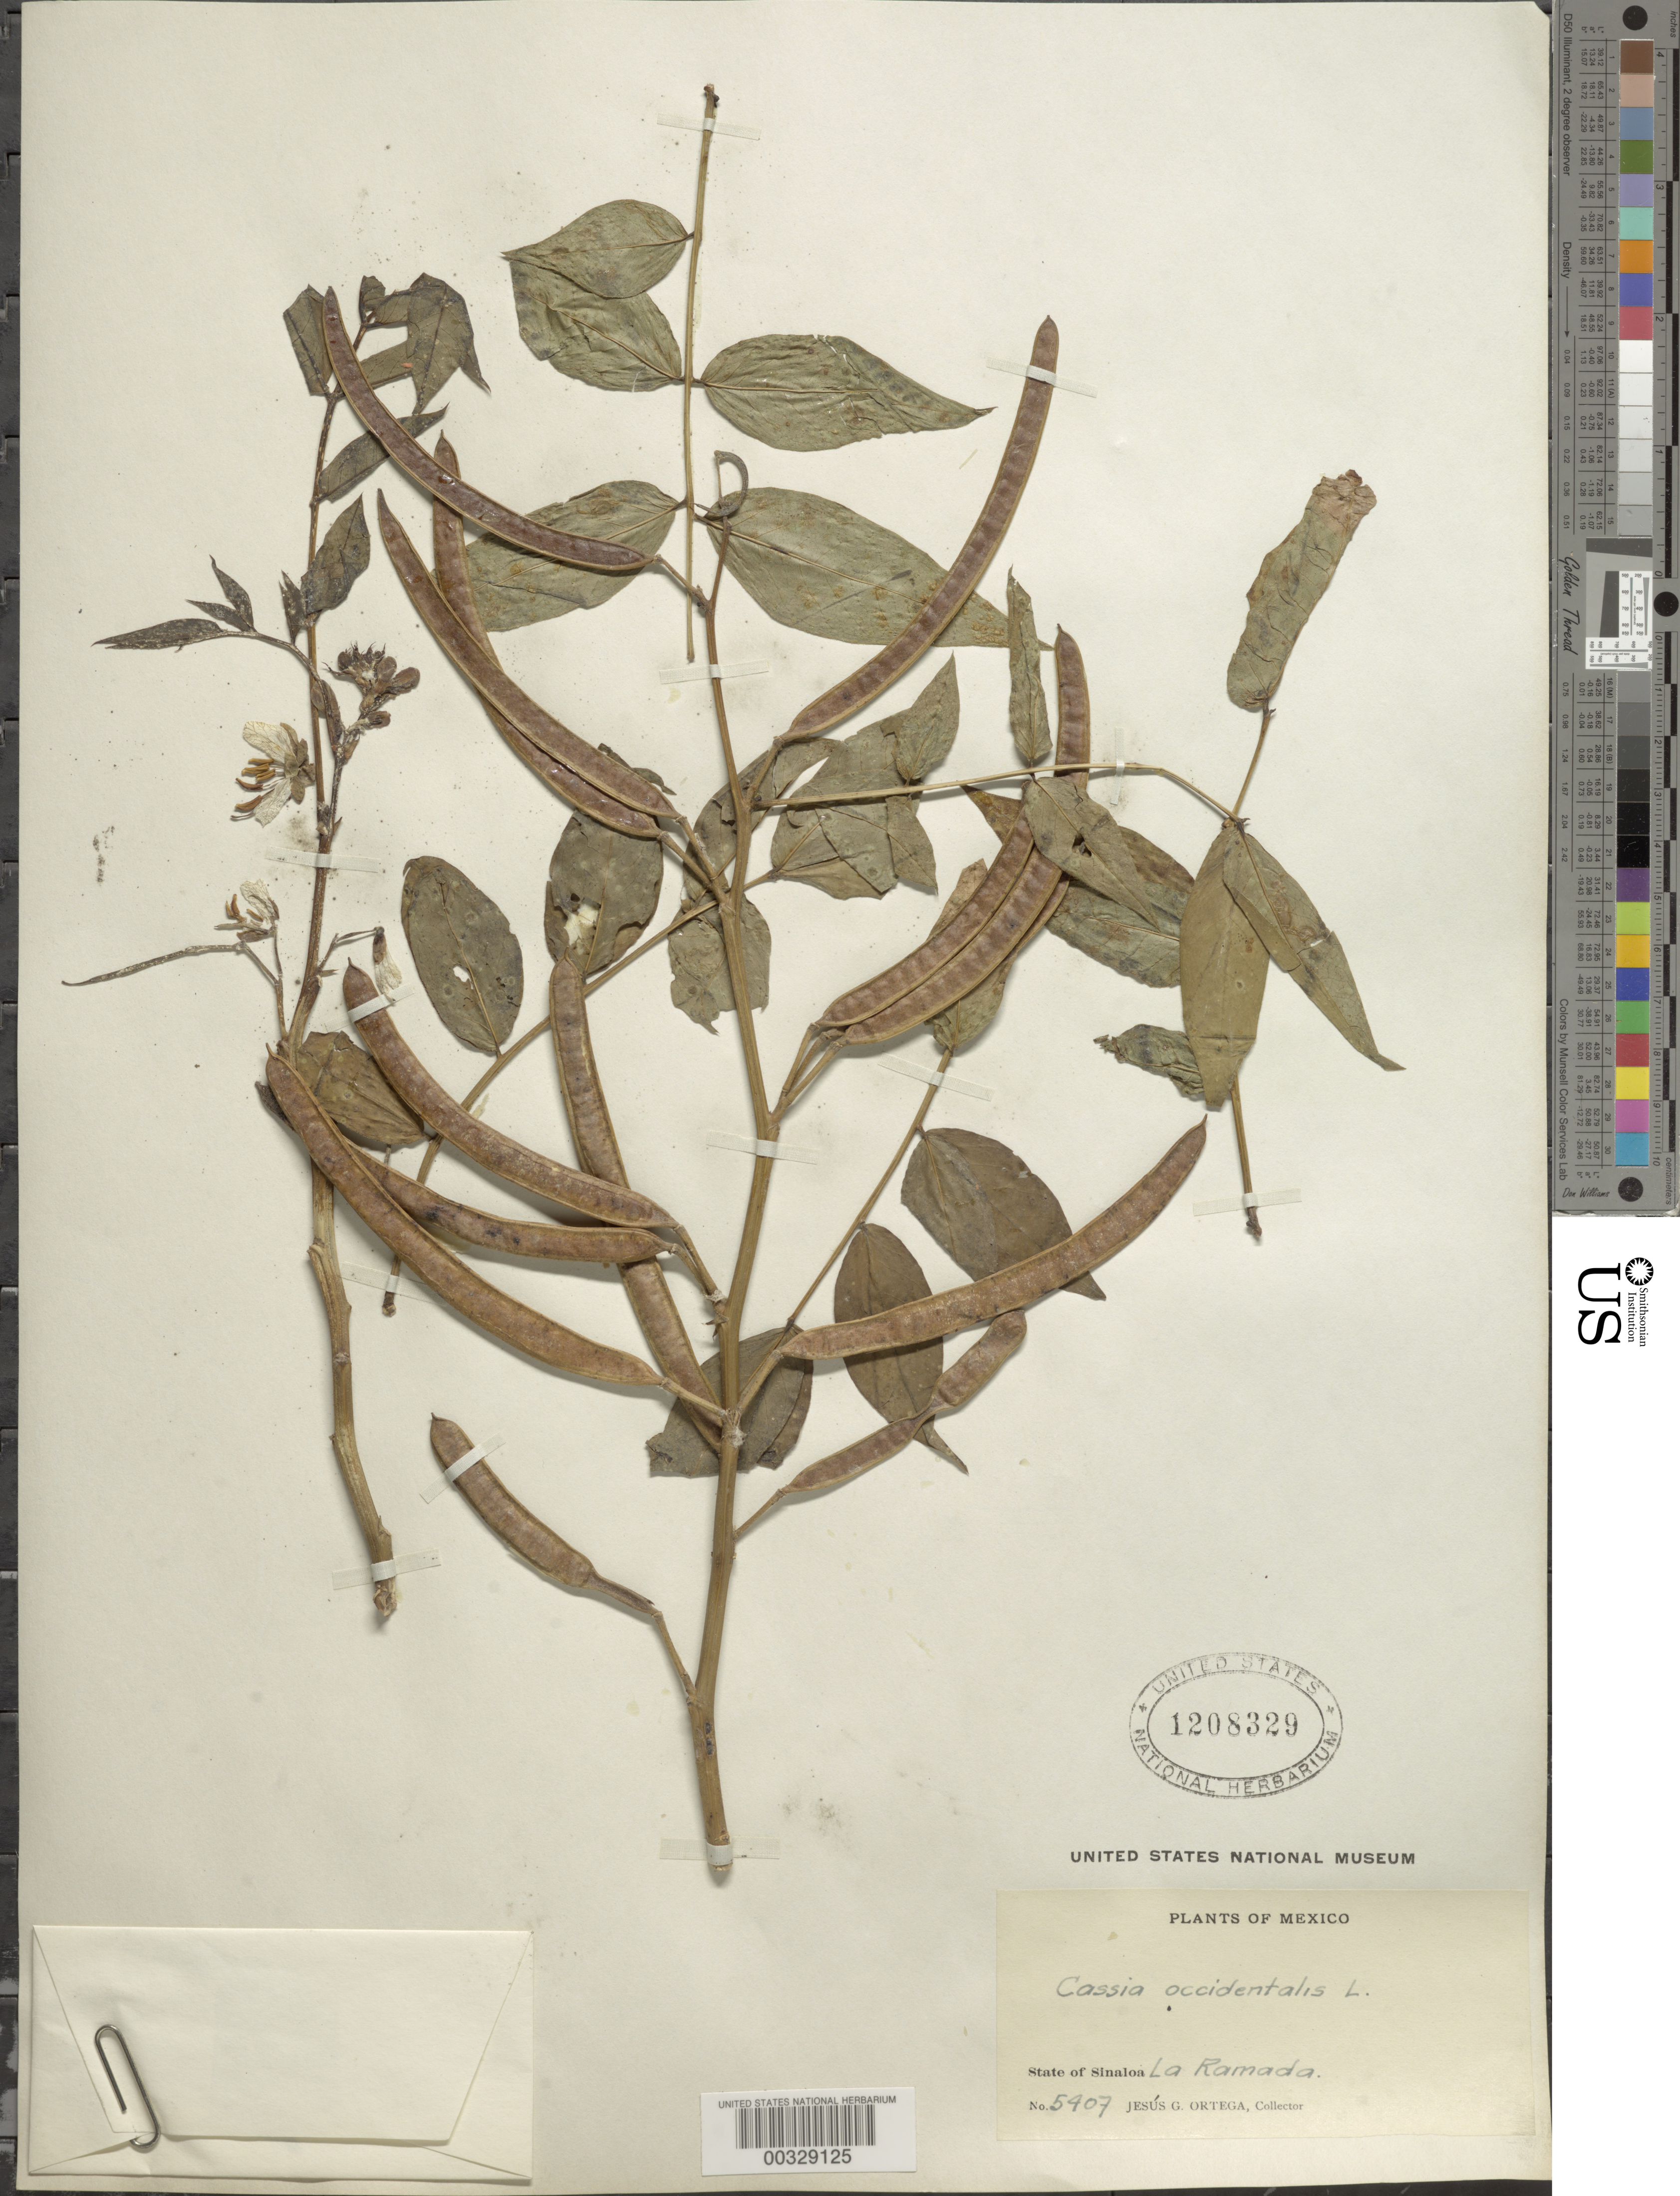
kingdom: Plantae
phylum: Tracheophyta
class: Magnoliopsida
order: Fabales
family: Fabaceae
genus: Senna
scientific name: Senna occidentalis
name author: (L.) Link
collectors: J. Ortega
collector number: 5407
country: Mexico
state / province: Sinaloa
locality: La ramada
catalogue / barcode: US 1208329